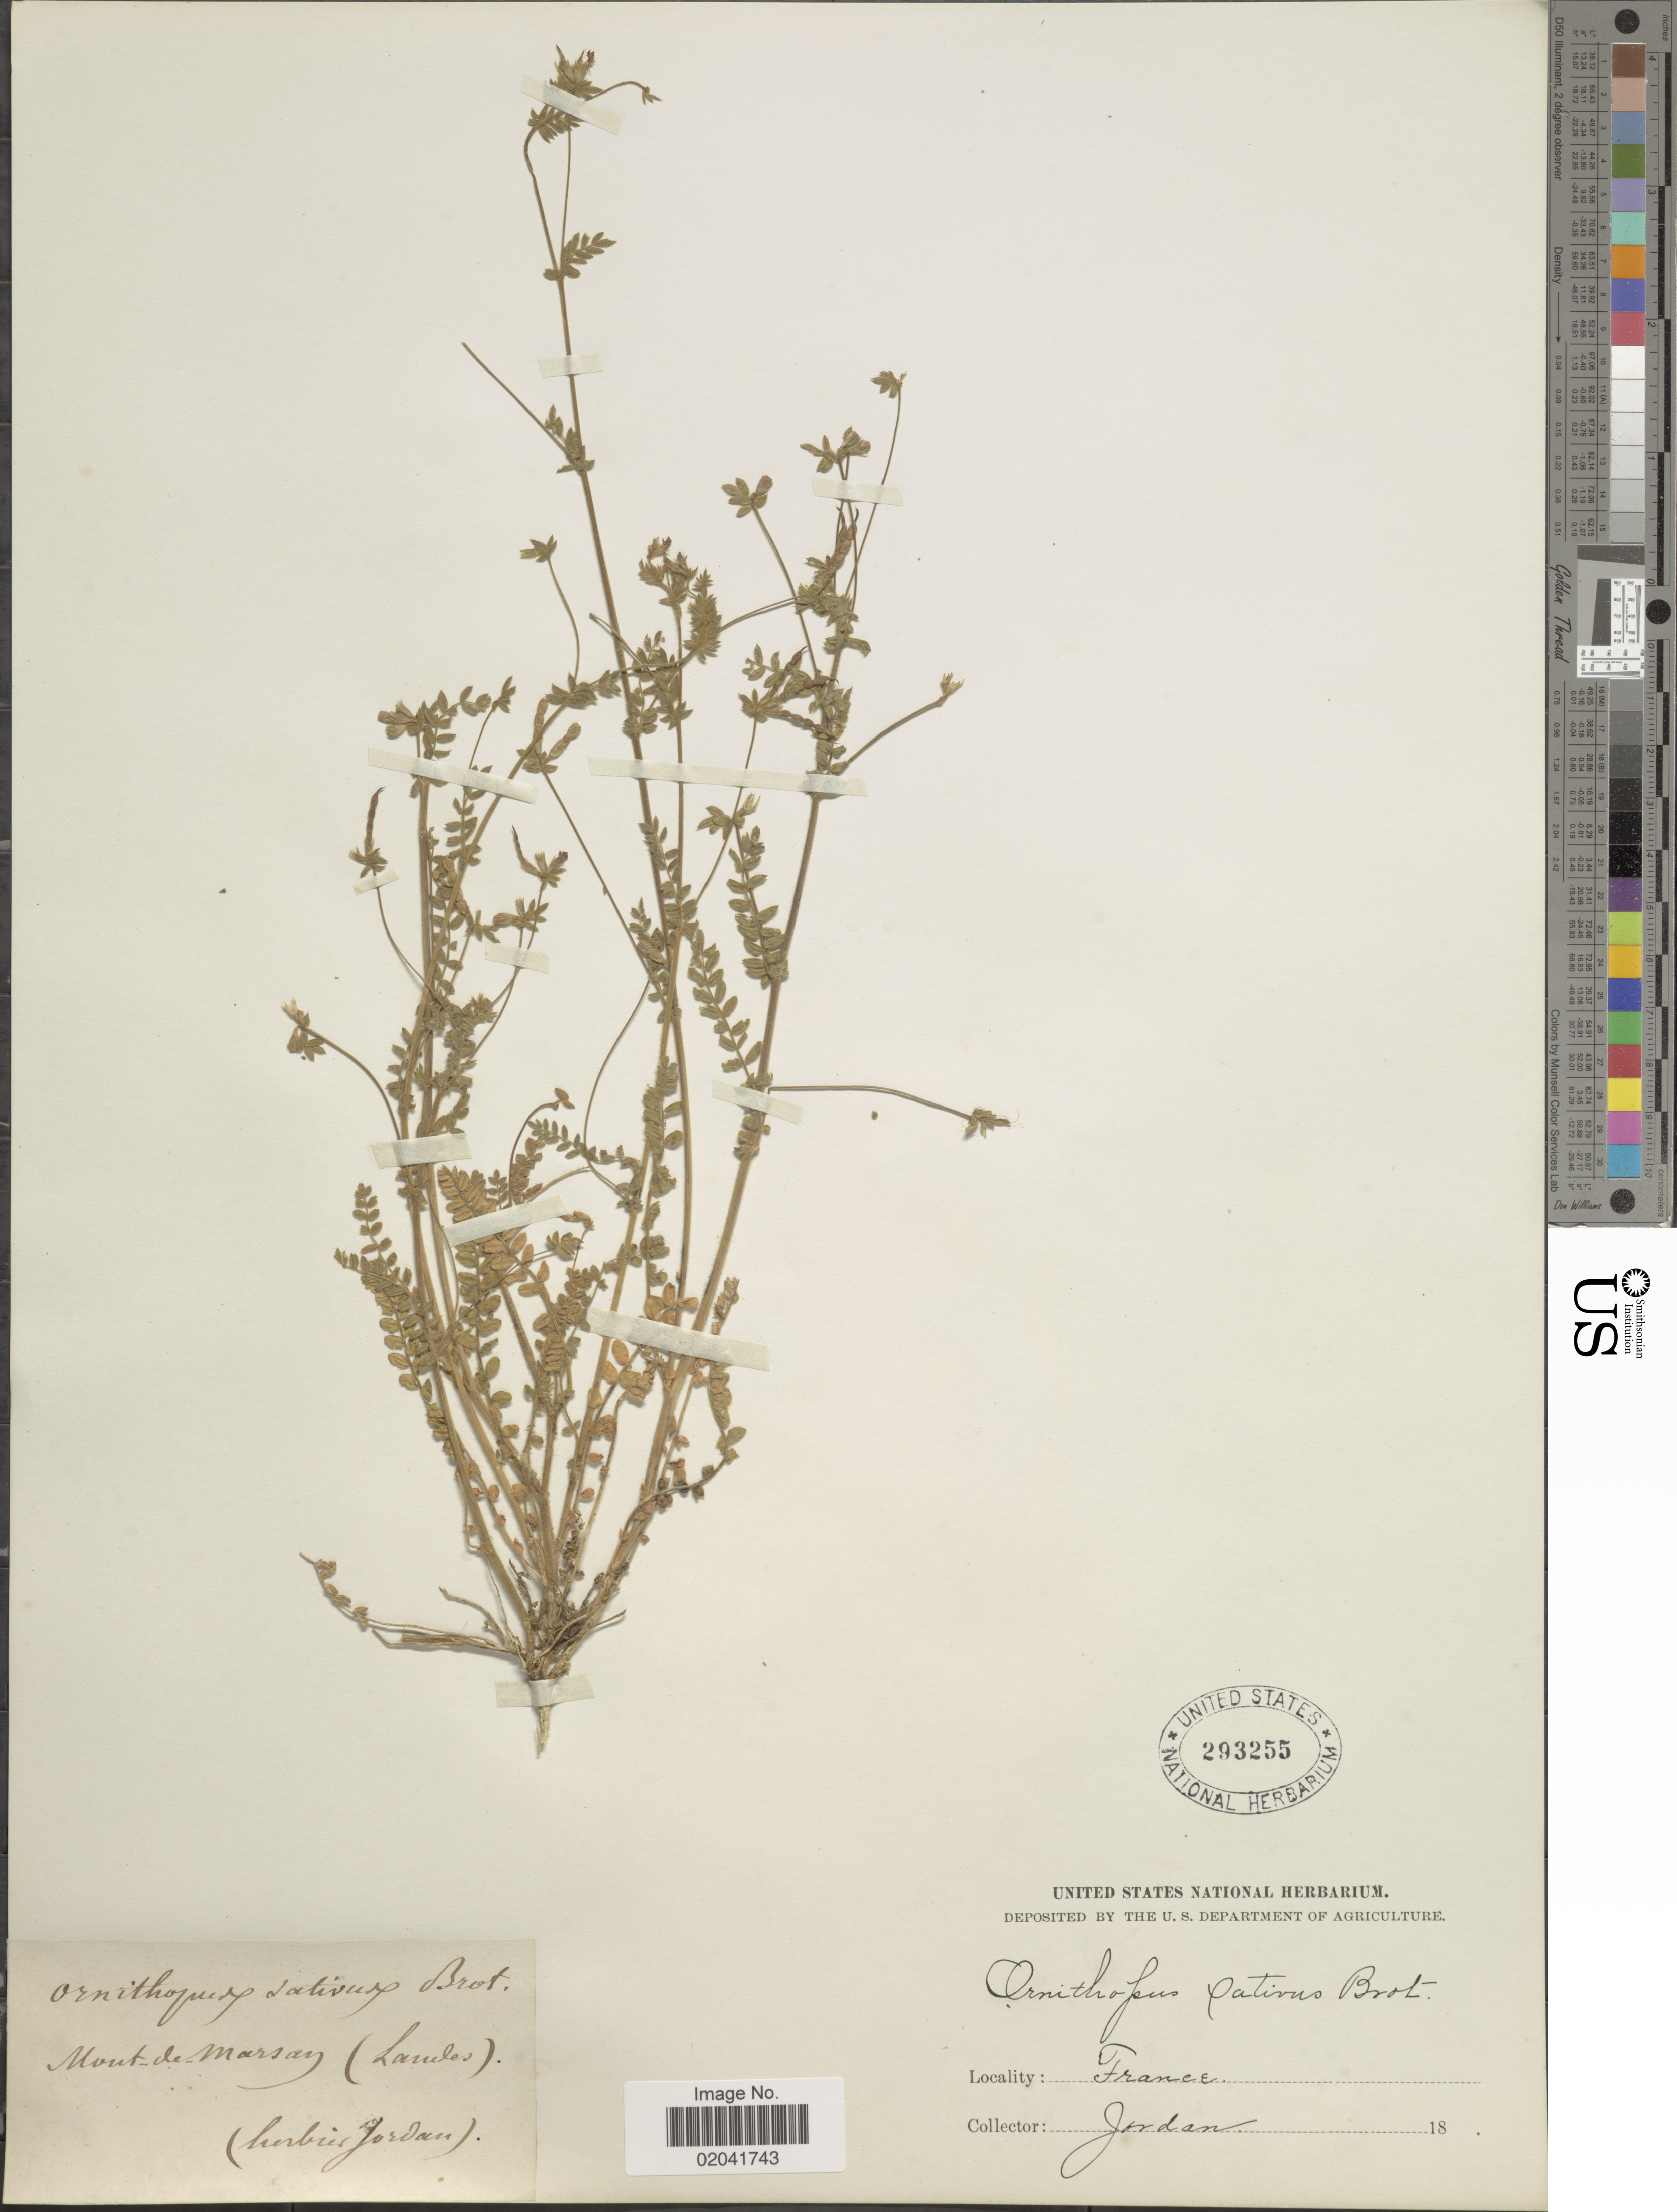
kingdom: Plantae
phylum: Tracheophyta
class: Magnoliopsida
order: Fabales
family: Fabaceae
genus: Ornithopus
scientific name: Ornithopus sativus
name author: Brot.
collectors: -. Jordan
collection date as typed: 18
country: France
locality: Mont-de-Marsay (Landes)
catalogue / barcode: US 293255